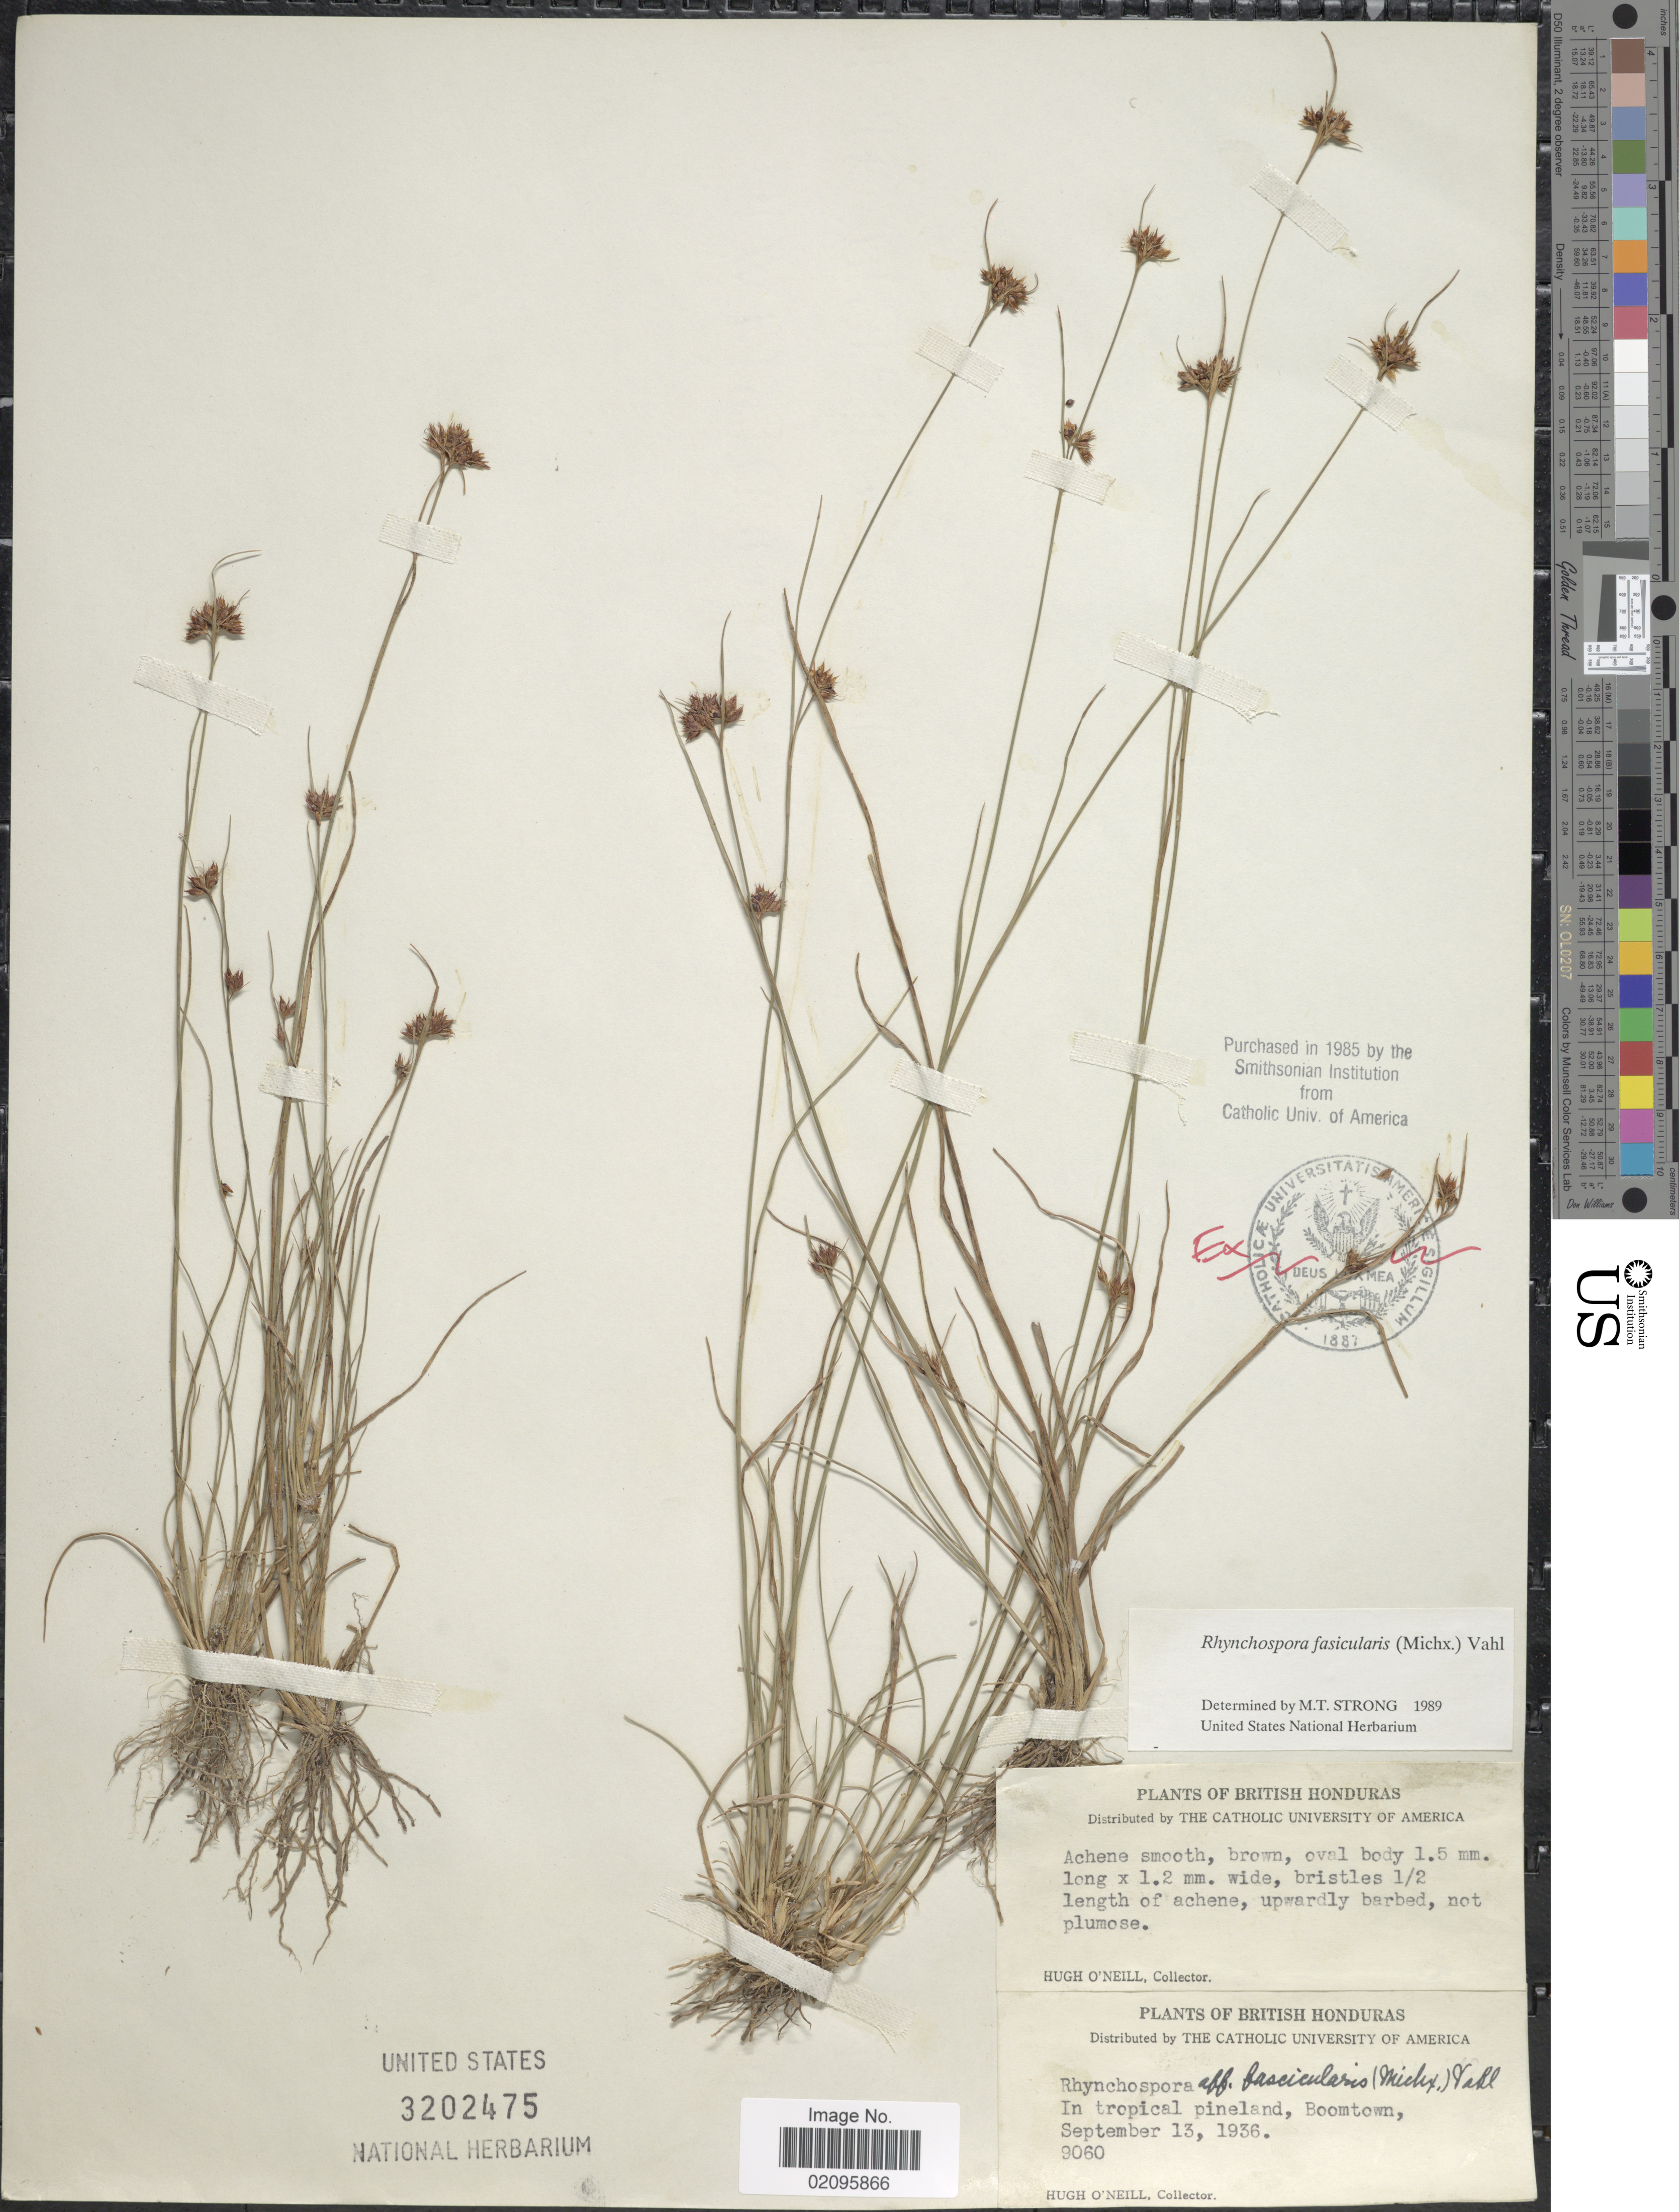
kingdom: Plantae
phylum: Tracheophyta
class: Liliopsida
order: Poales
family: Cyperaceae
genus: Rhynchospora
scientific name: Rhynchospora fascicularis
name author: (Michx.) Vahl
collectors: H. O'Neill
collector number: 9060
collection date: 1936-09-13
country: Belize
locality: British Honduras, in tropical pineland, Boomtown.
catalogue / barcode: US 3202475